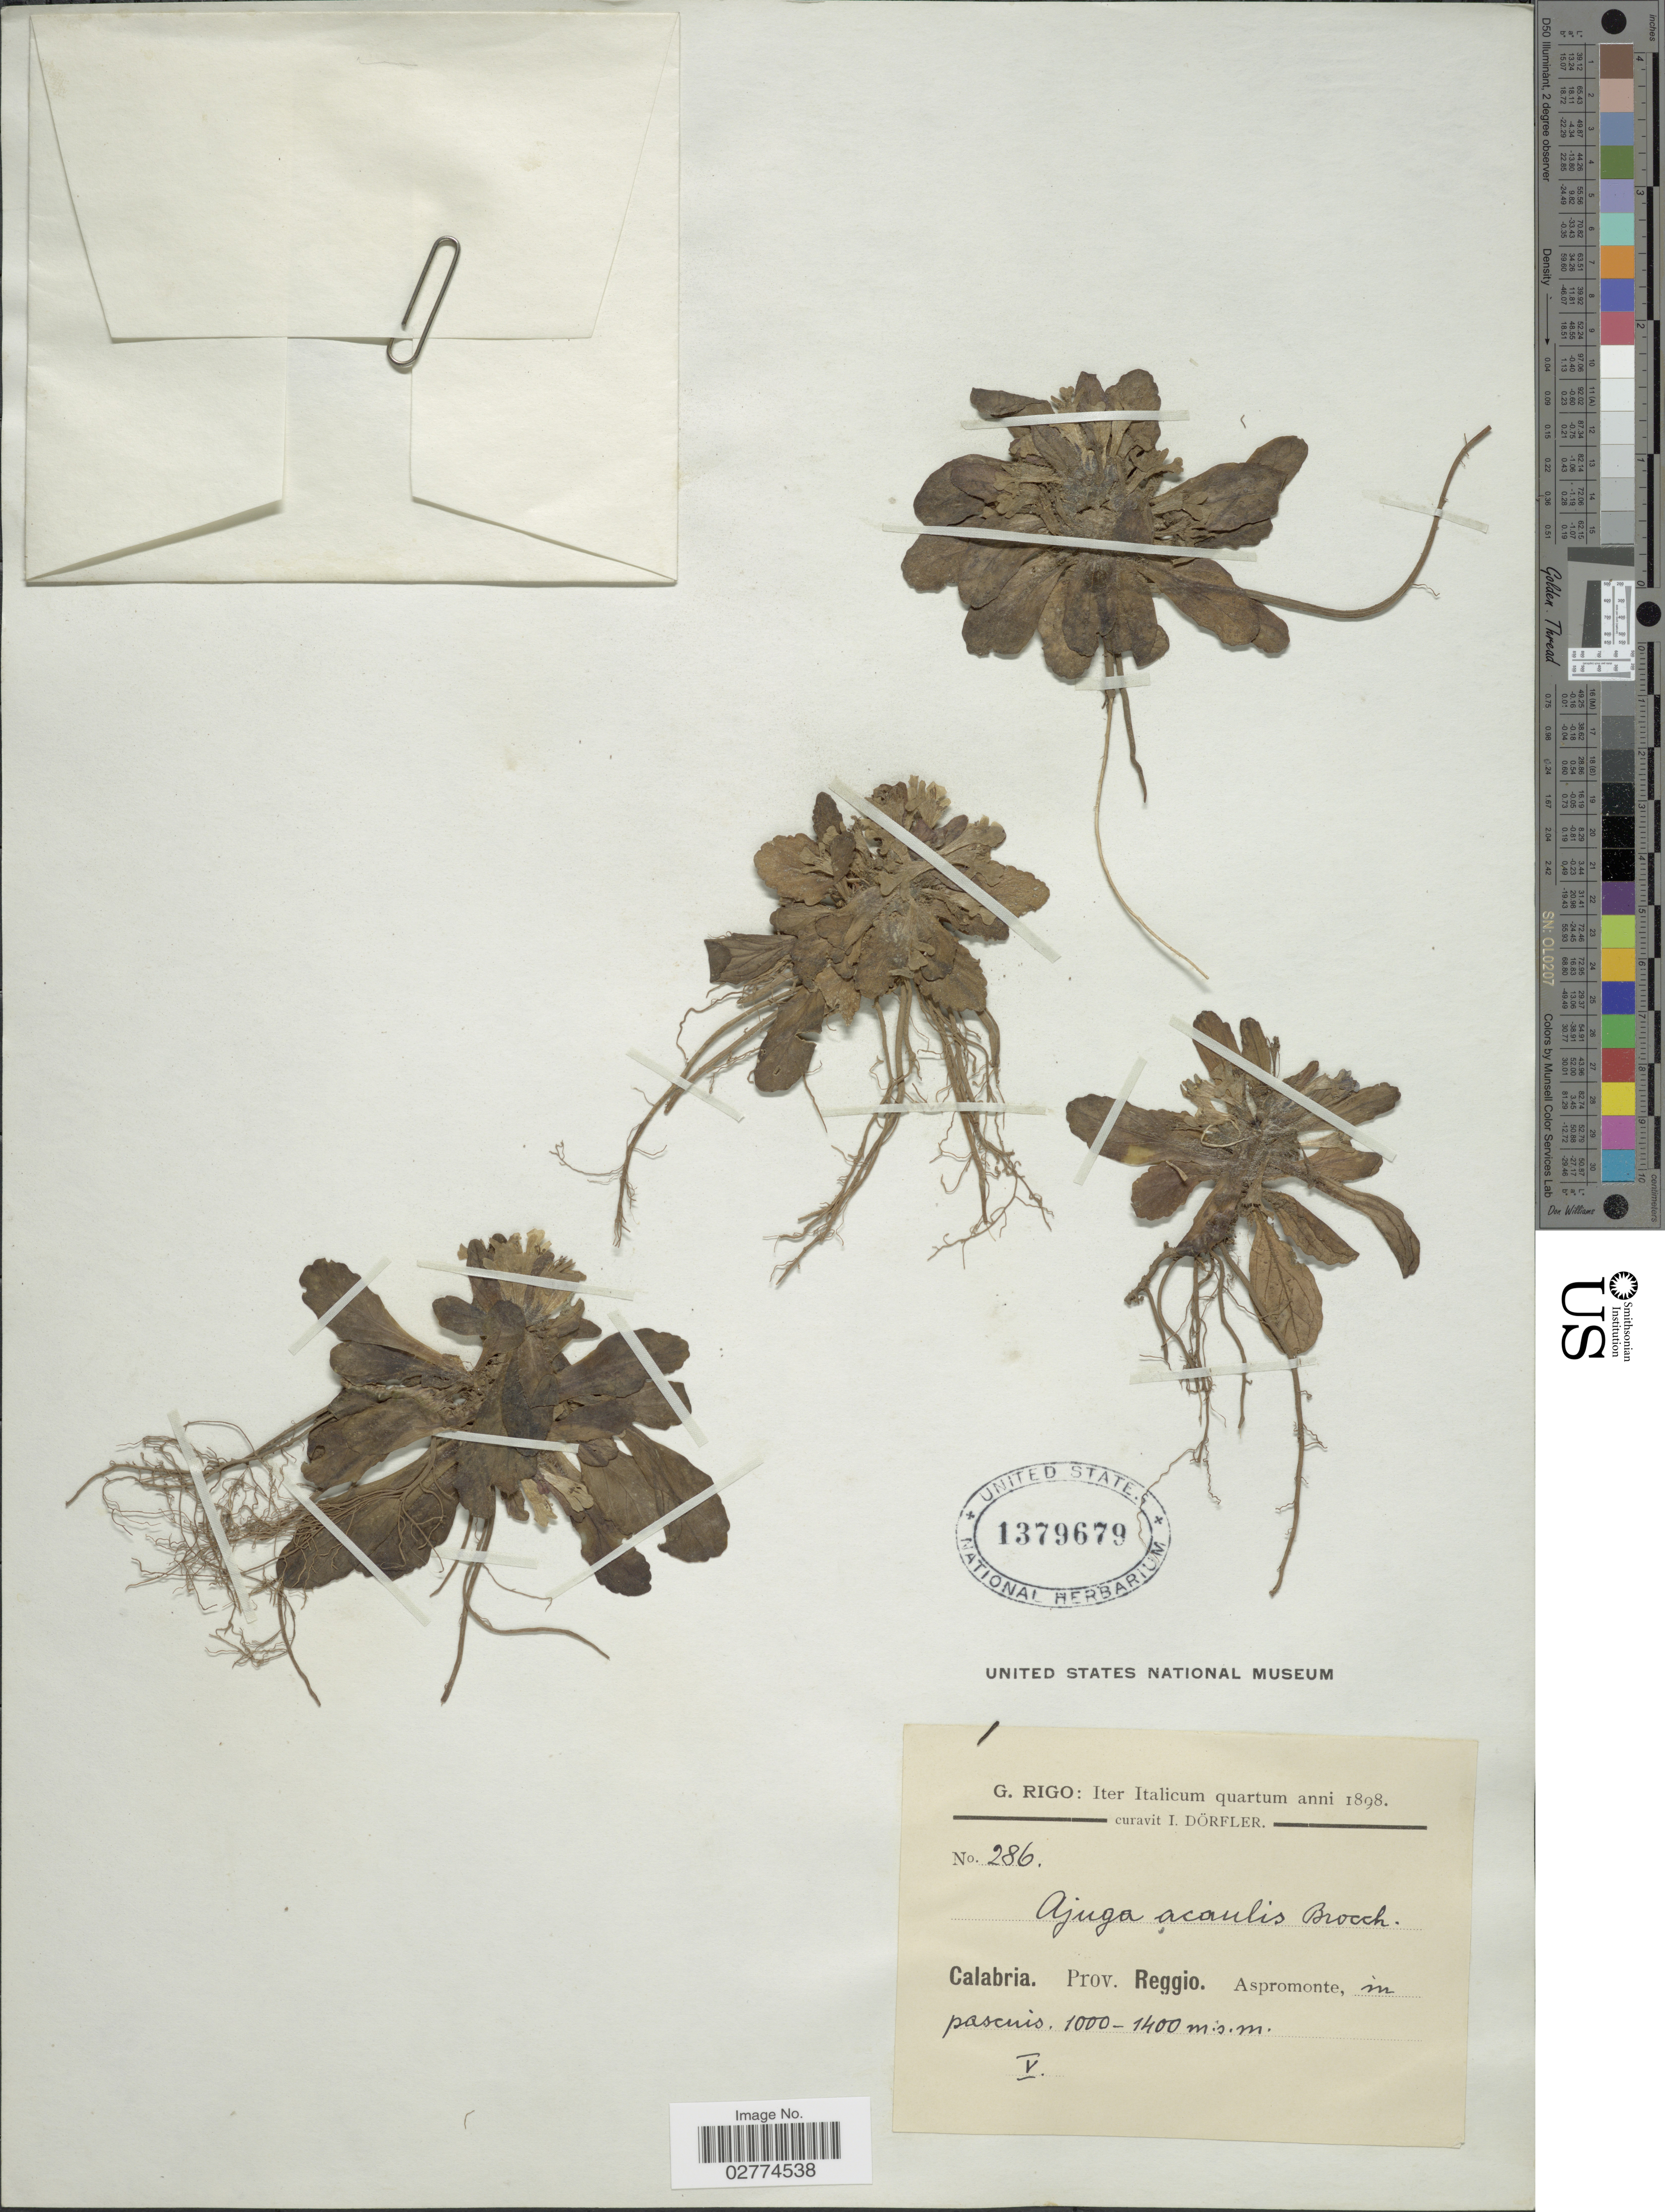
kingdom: Plantae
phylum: Tracheophyta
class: Magnoliopsida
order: Lamiales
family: Lamiaceae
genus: Ajuga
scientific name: Ajuga acaulis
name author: Brocchi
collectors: G. Rigo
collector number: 286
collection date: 1898-05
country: Italy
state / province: Calabria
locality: Prov. Reggio. Aspromonte, in pascuis.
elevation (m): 1000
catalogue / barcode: US 1379679